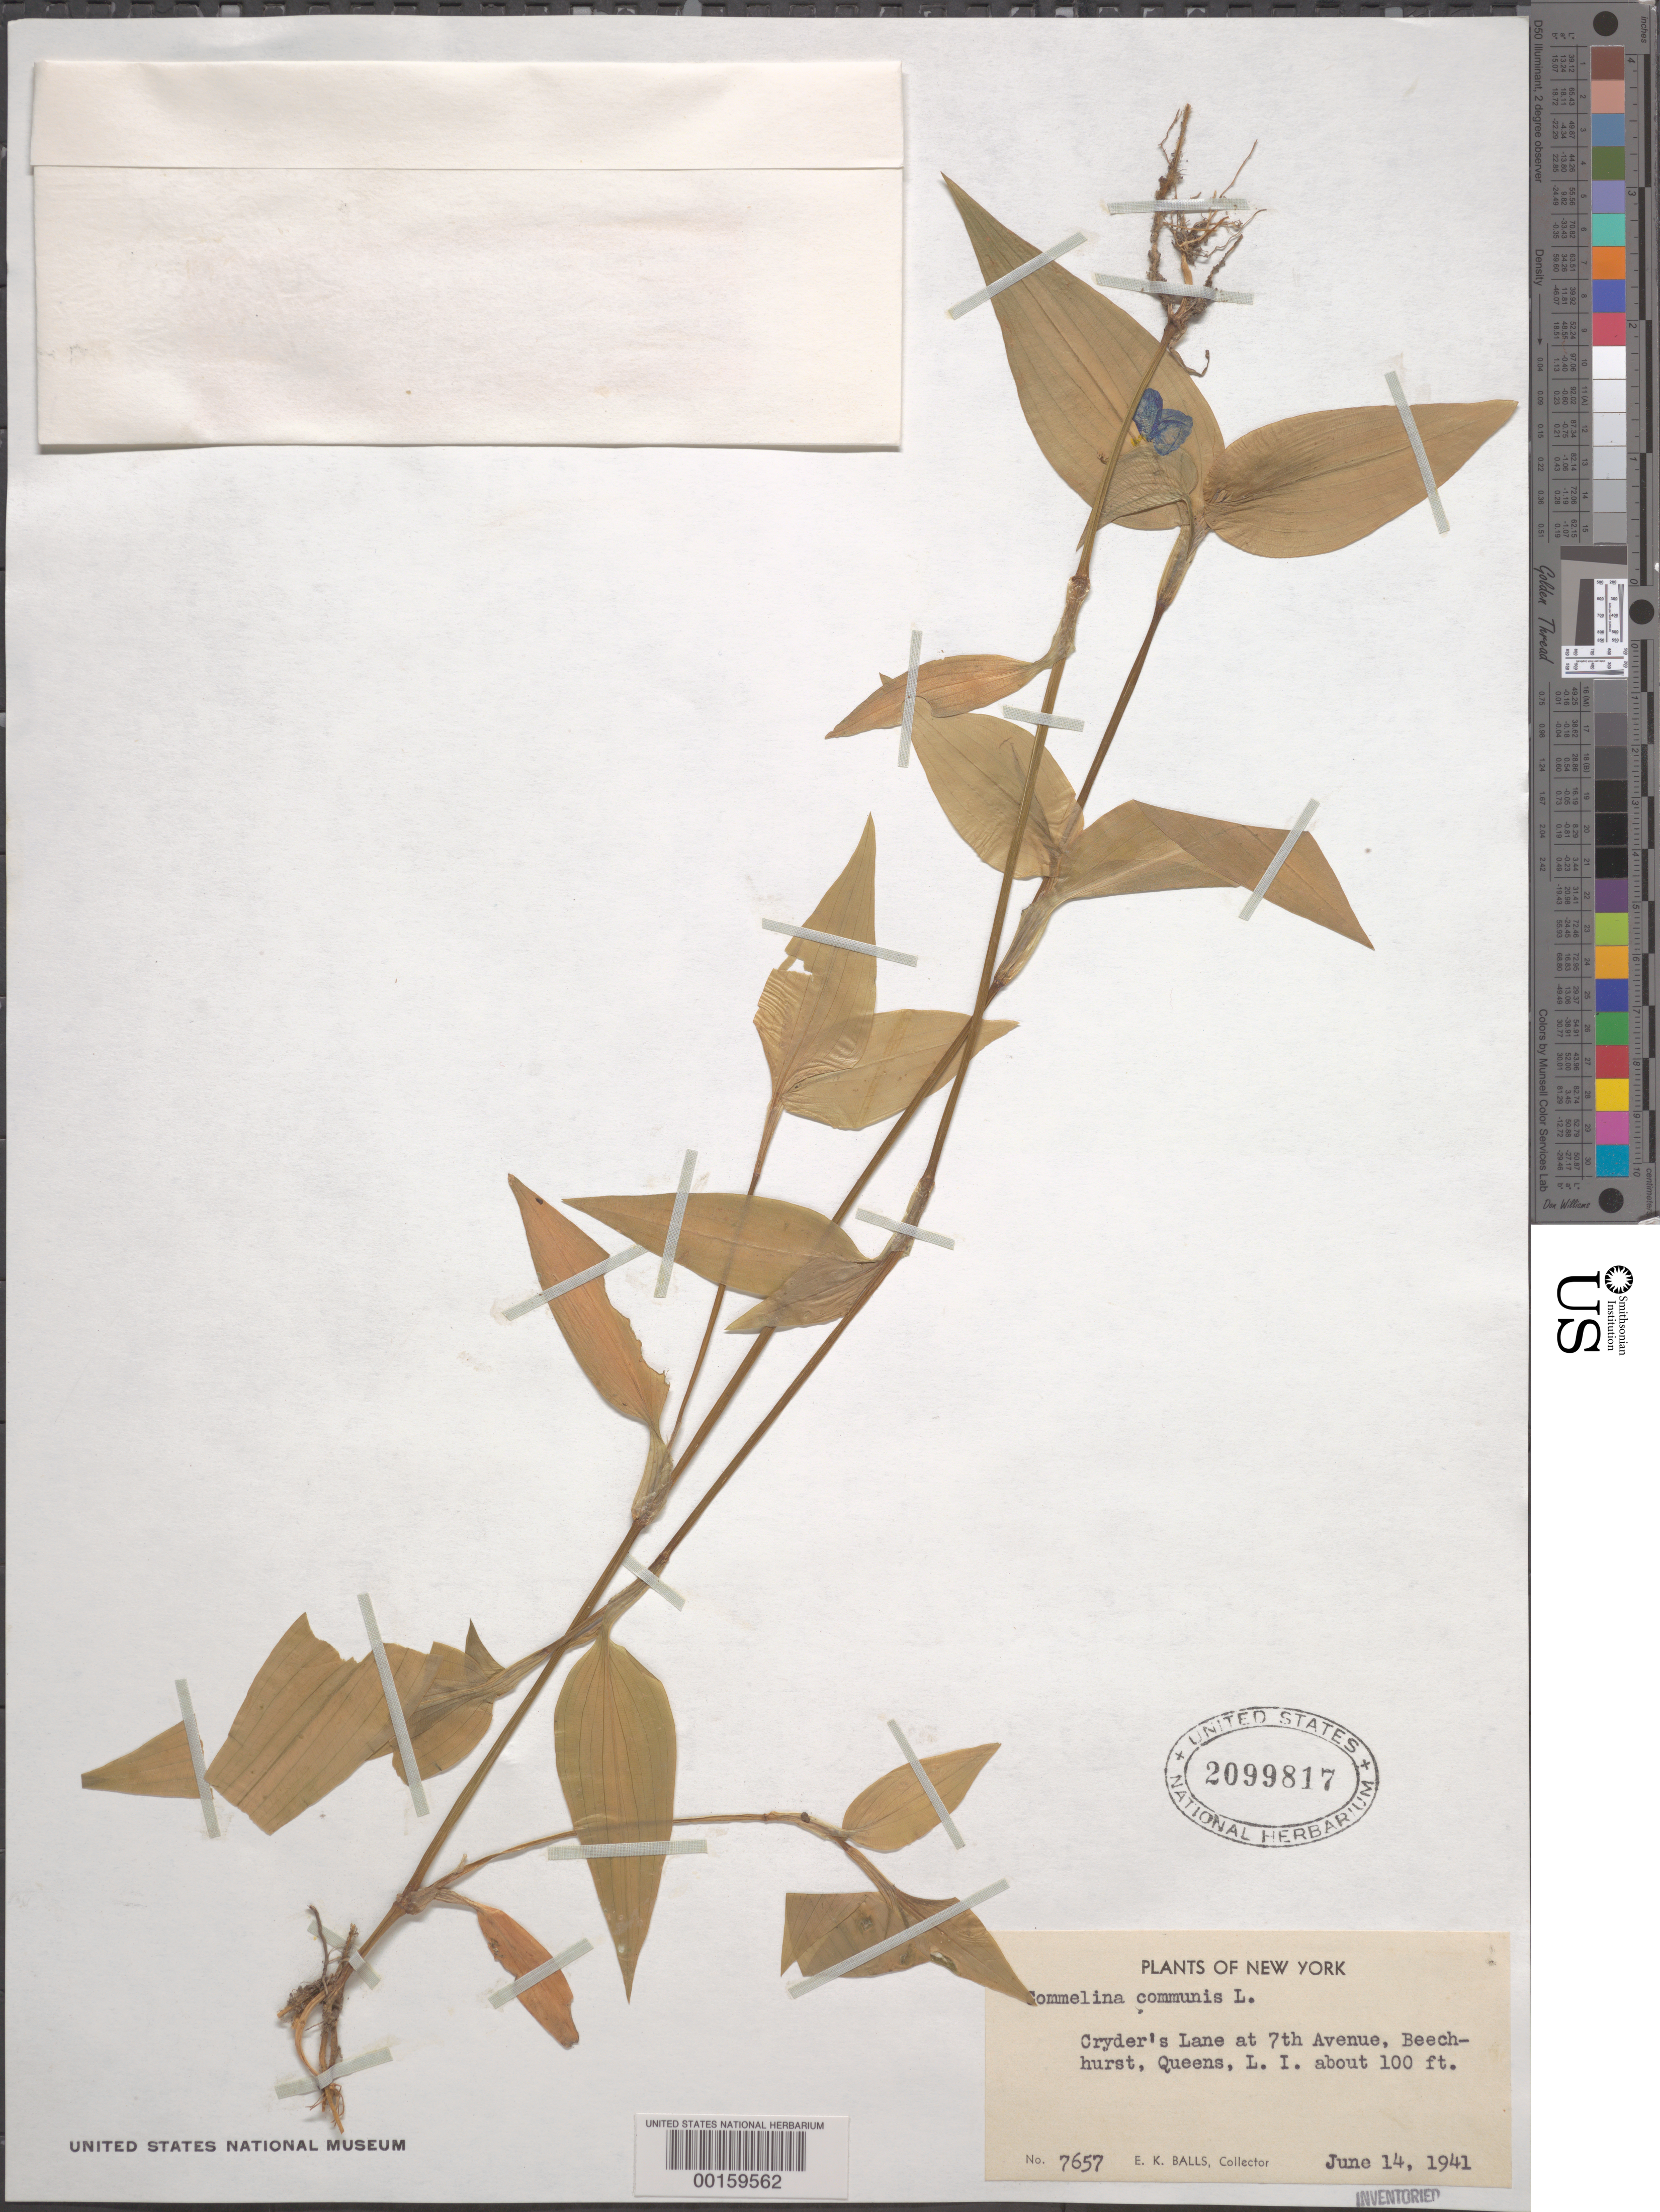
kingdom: Plantae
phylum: Tracheophyta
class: Liliopsida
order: Commelinales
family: Commelinaceae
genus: Commelina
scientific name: Commelina communis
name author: L.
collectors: E. K. Balls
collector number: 7657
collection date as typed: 14 Jun 1941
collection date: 1941-06-14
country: United States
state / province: New York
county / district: Queens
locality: Long island, beechhurst, cryder's lane at 7th ave.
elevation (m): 31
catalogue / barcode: US 2099817